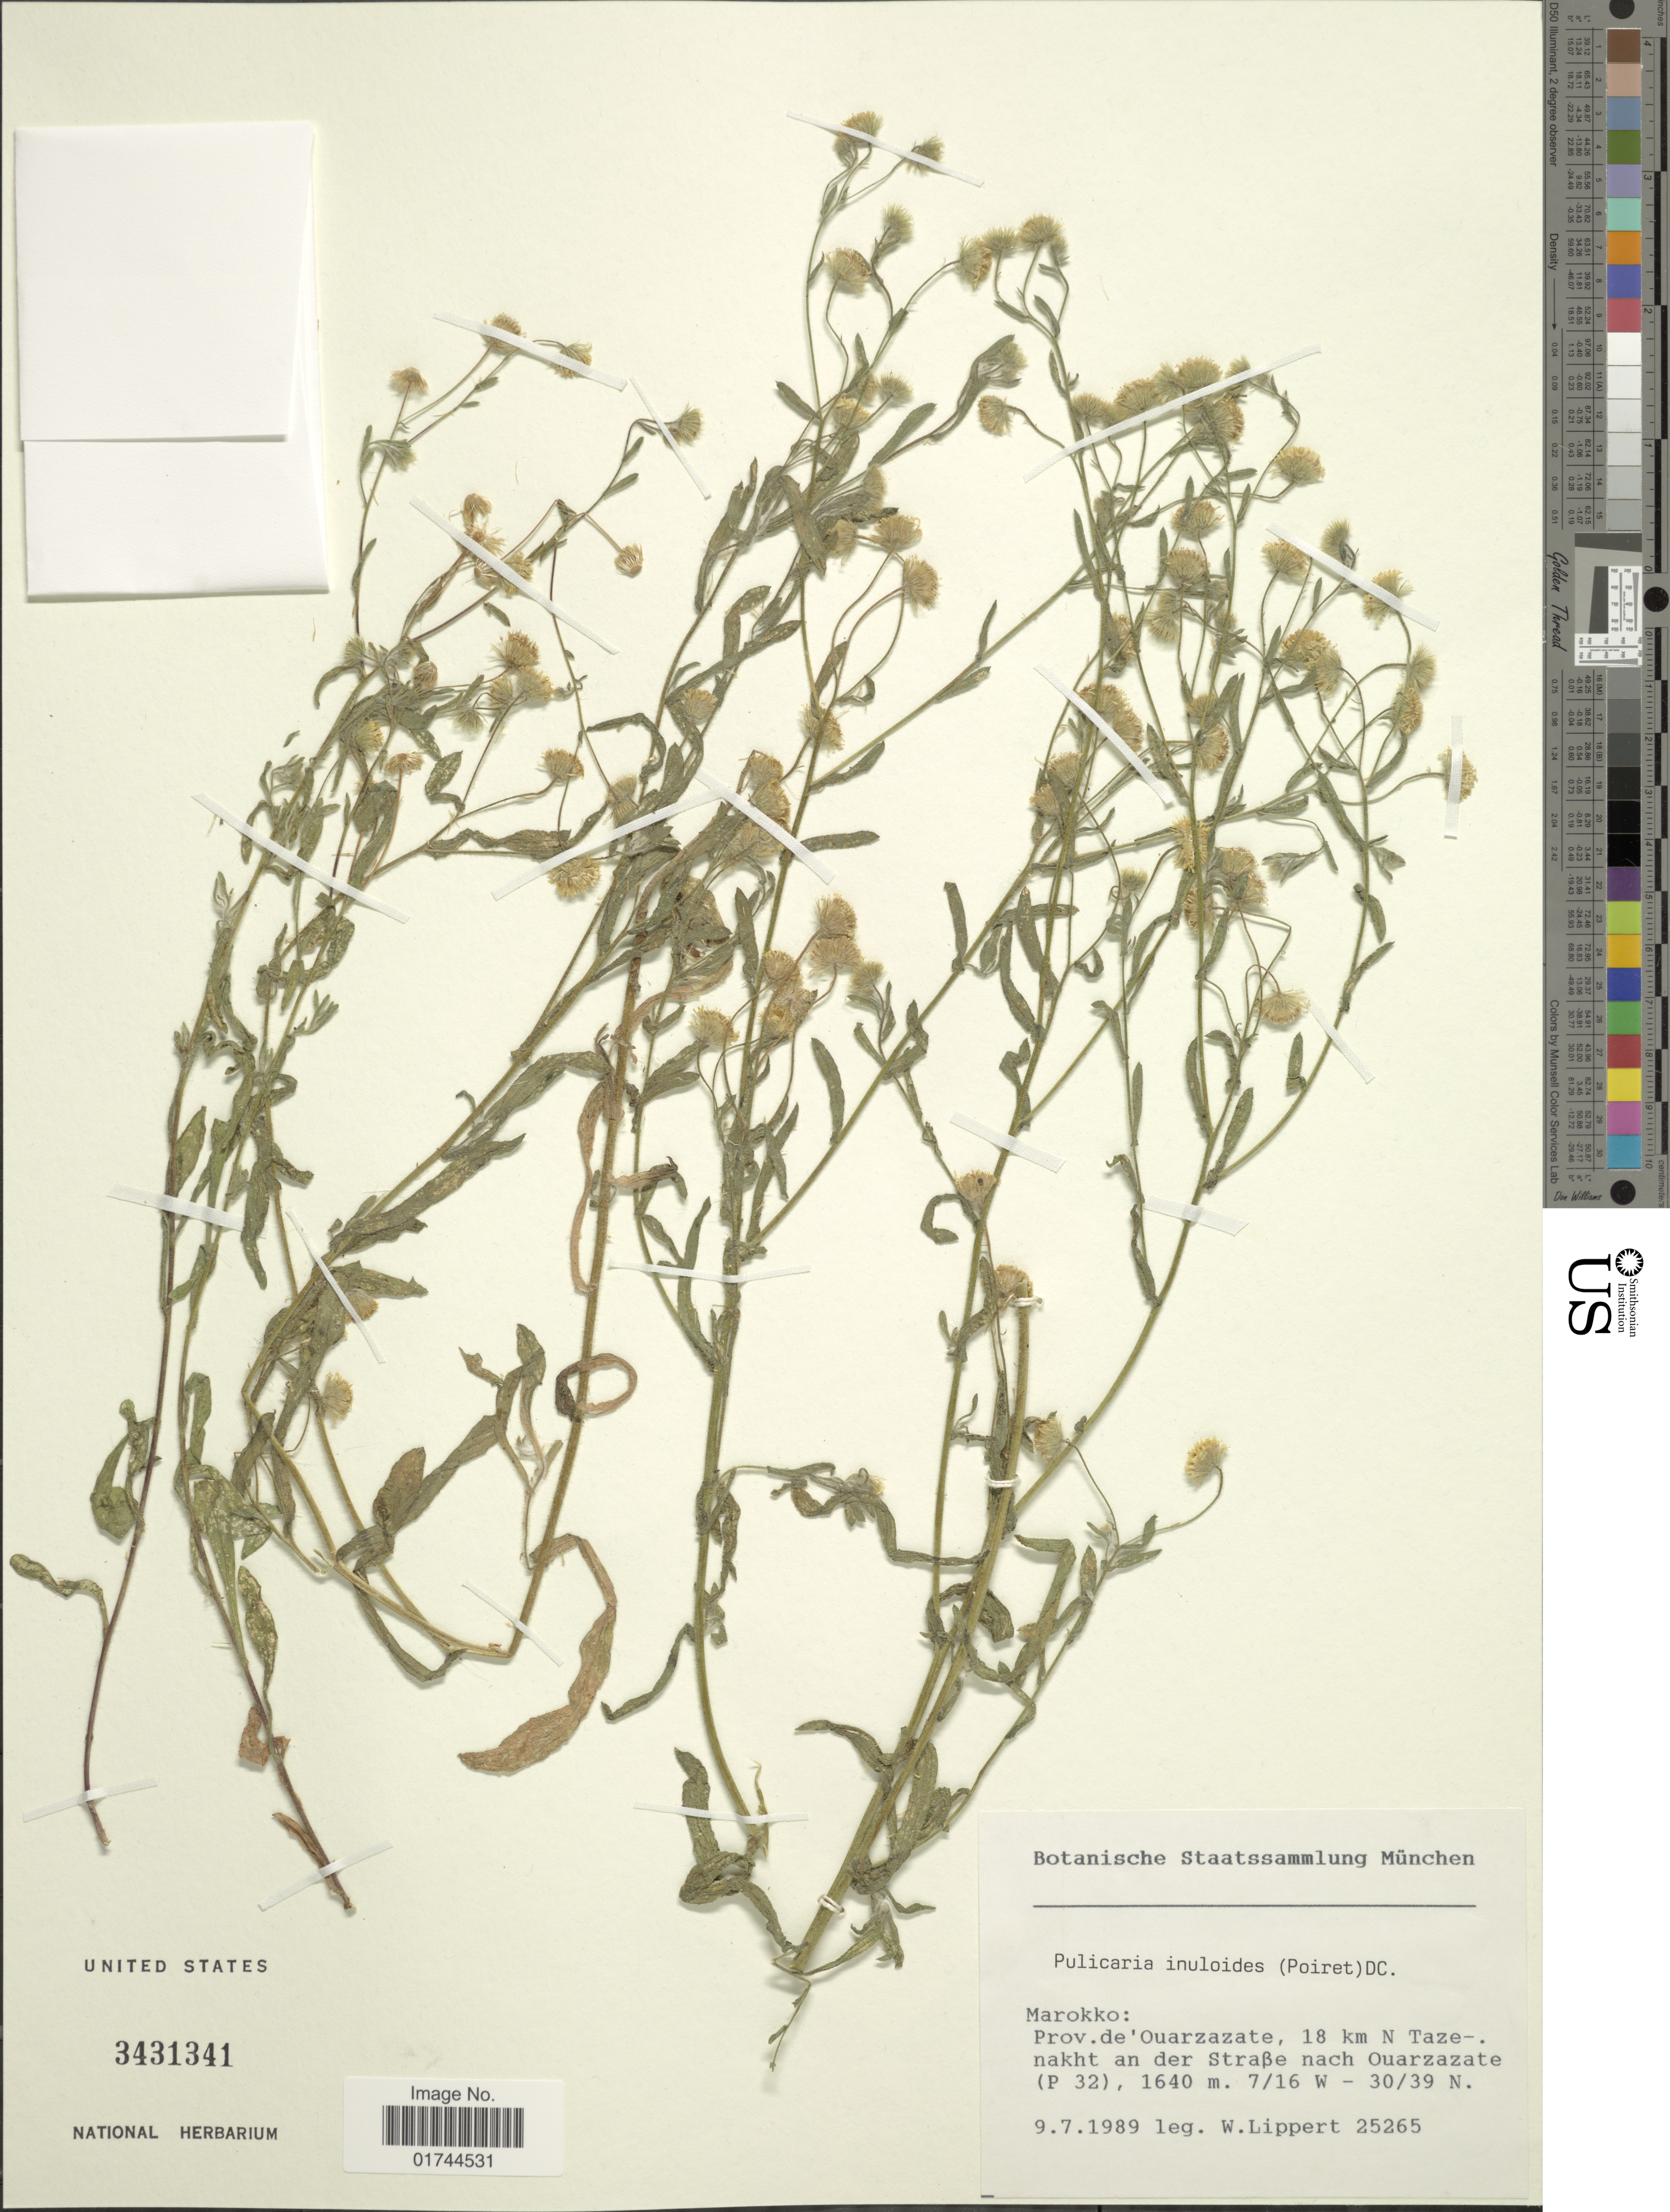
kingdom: Plantae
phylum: Tracheophyta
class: Magnoliopsida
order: Asterales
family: Asteraceae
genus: Pulicaria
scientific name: Pulicaria inuloides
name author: (Poir.) DC.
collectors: W. Lippert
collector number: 25265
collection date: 1989-07-09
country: Morocco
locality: Prov. de'Ouarzazate, 18 km N Tazenakht an der StraBe nach Ouarzazate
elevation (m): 1640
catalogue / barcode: US 3431341